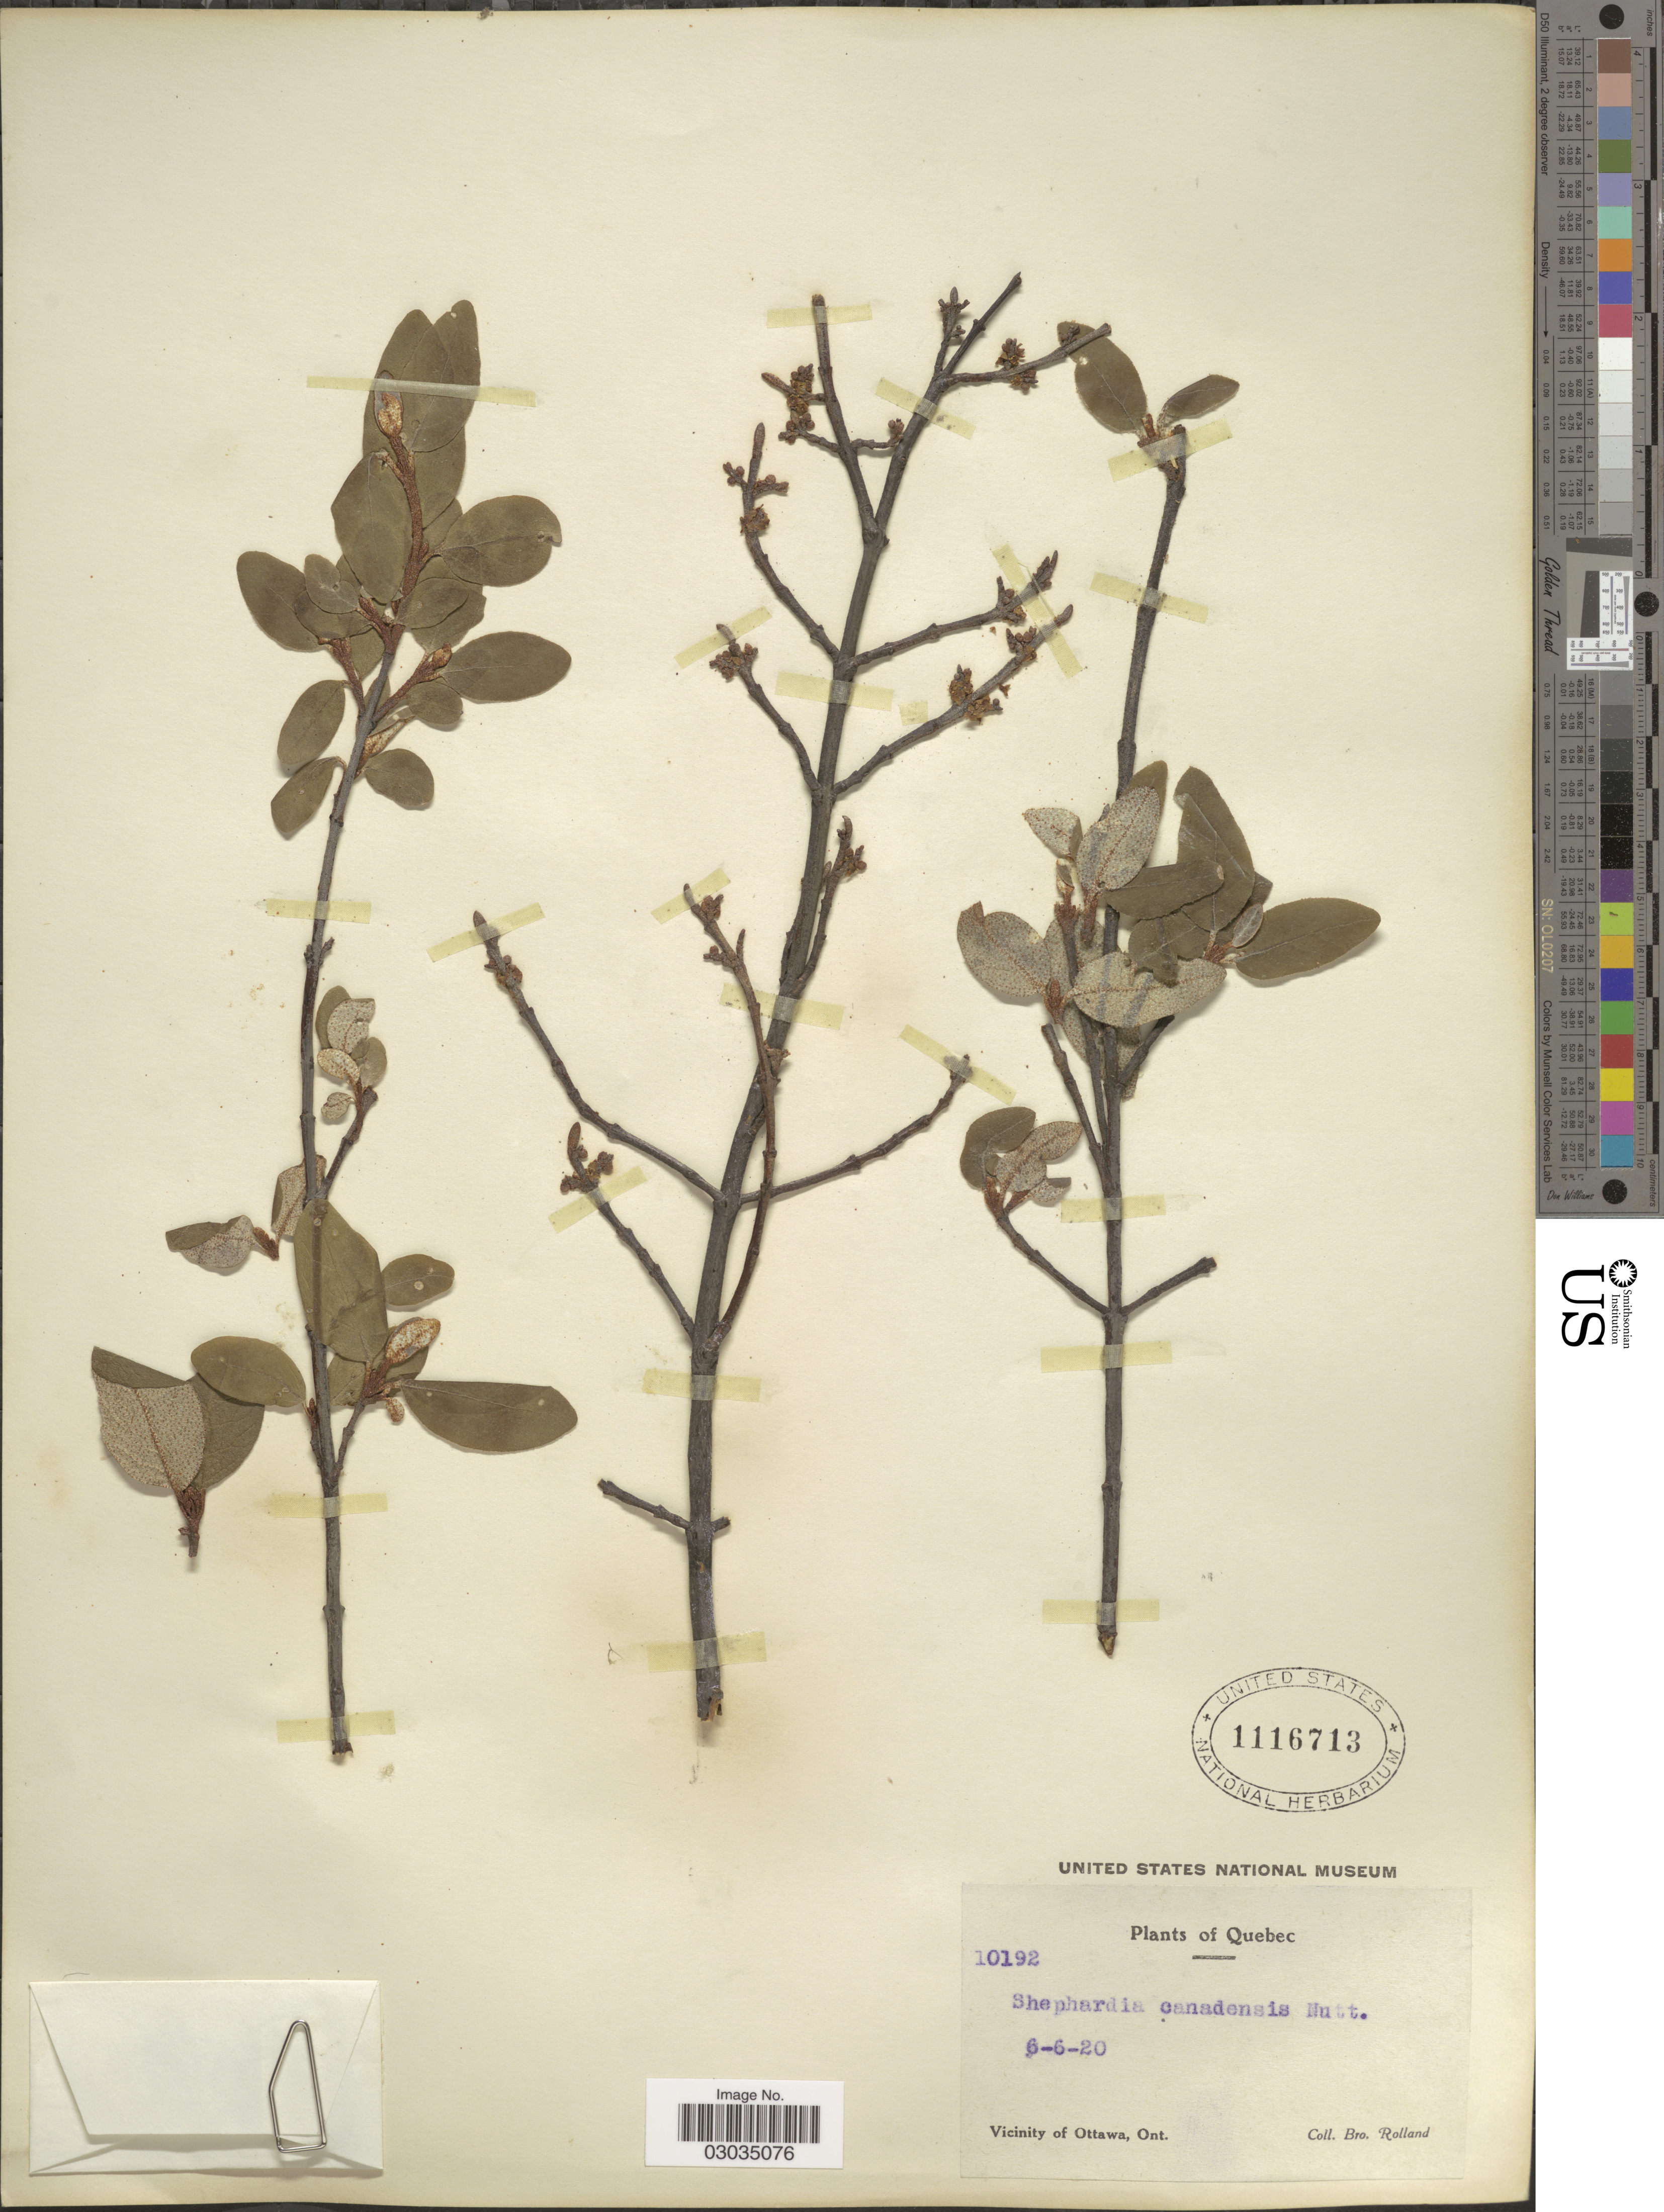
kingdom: Plantae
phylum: Tracheophyta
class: Magnoliopsida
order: Rosales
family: Elaeagnaceae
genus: Shepherdia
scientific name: Shepherdia canadensis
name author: (L.) Nutt.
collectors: B. Rolland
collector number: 10192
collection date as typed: Transcribed d/m/y: 6/6/20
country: Canada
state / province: Ontario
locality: Vicinity of Ottawa, Ont.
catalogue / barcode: US 1116713